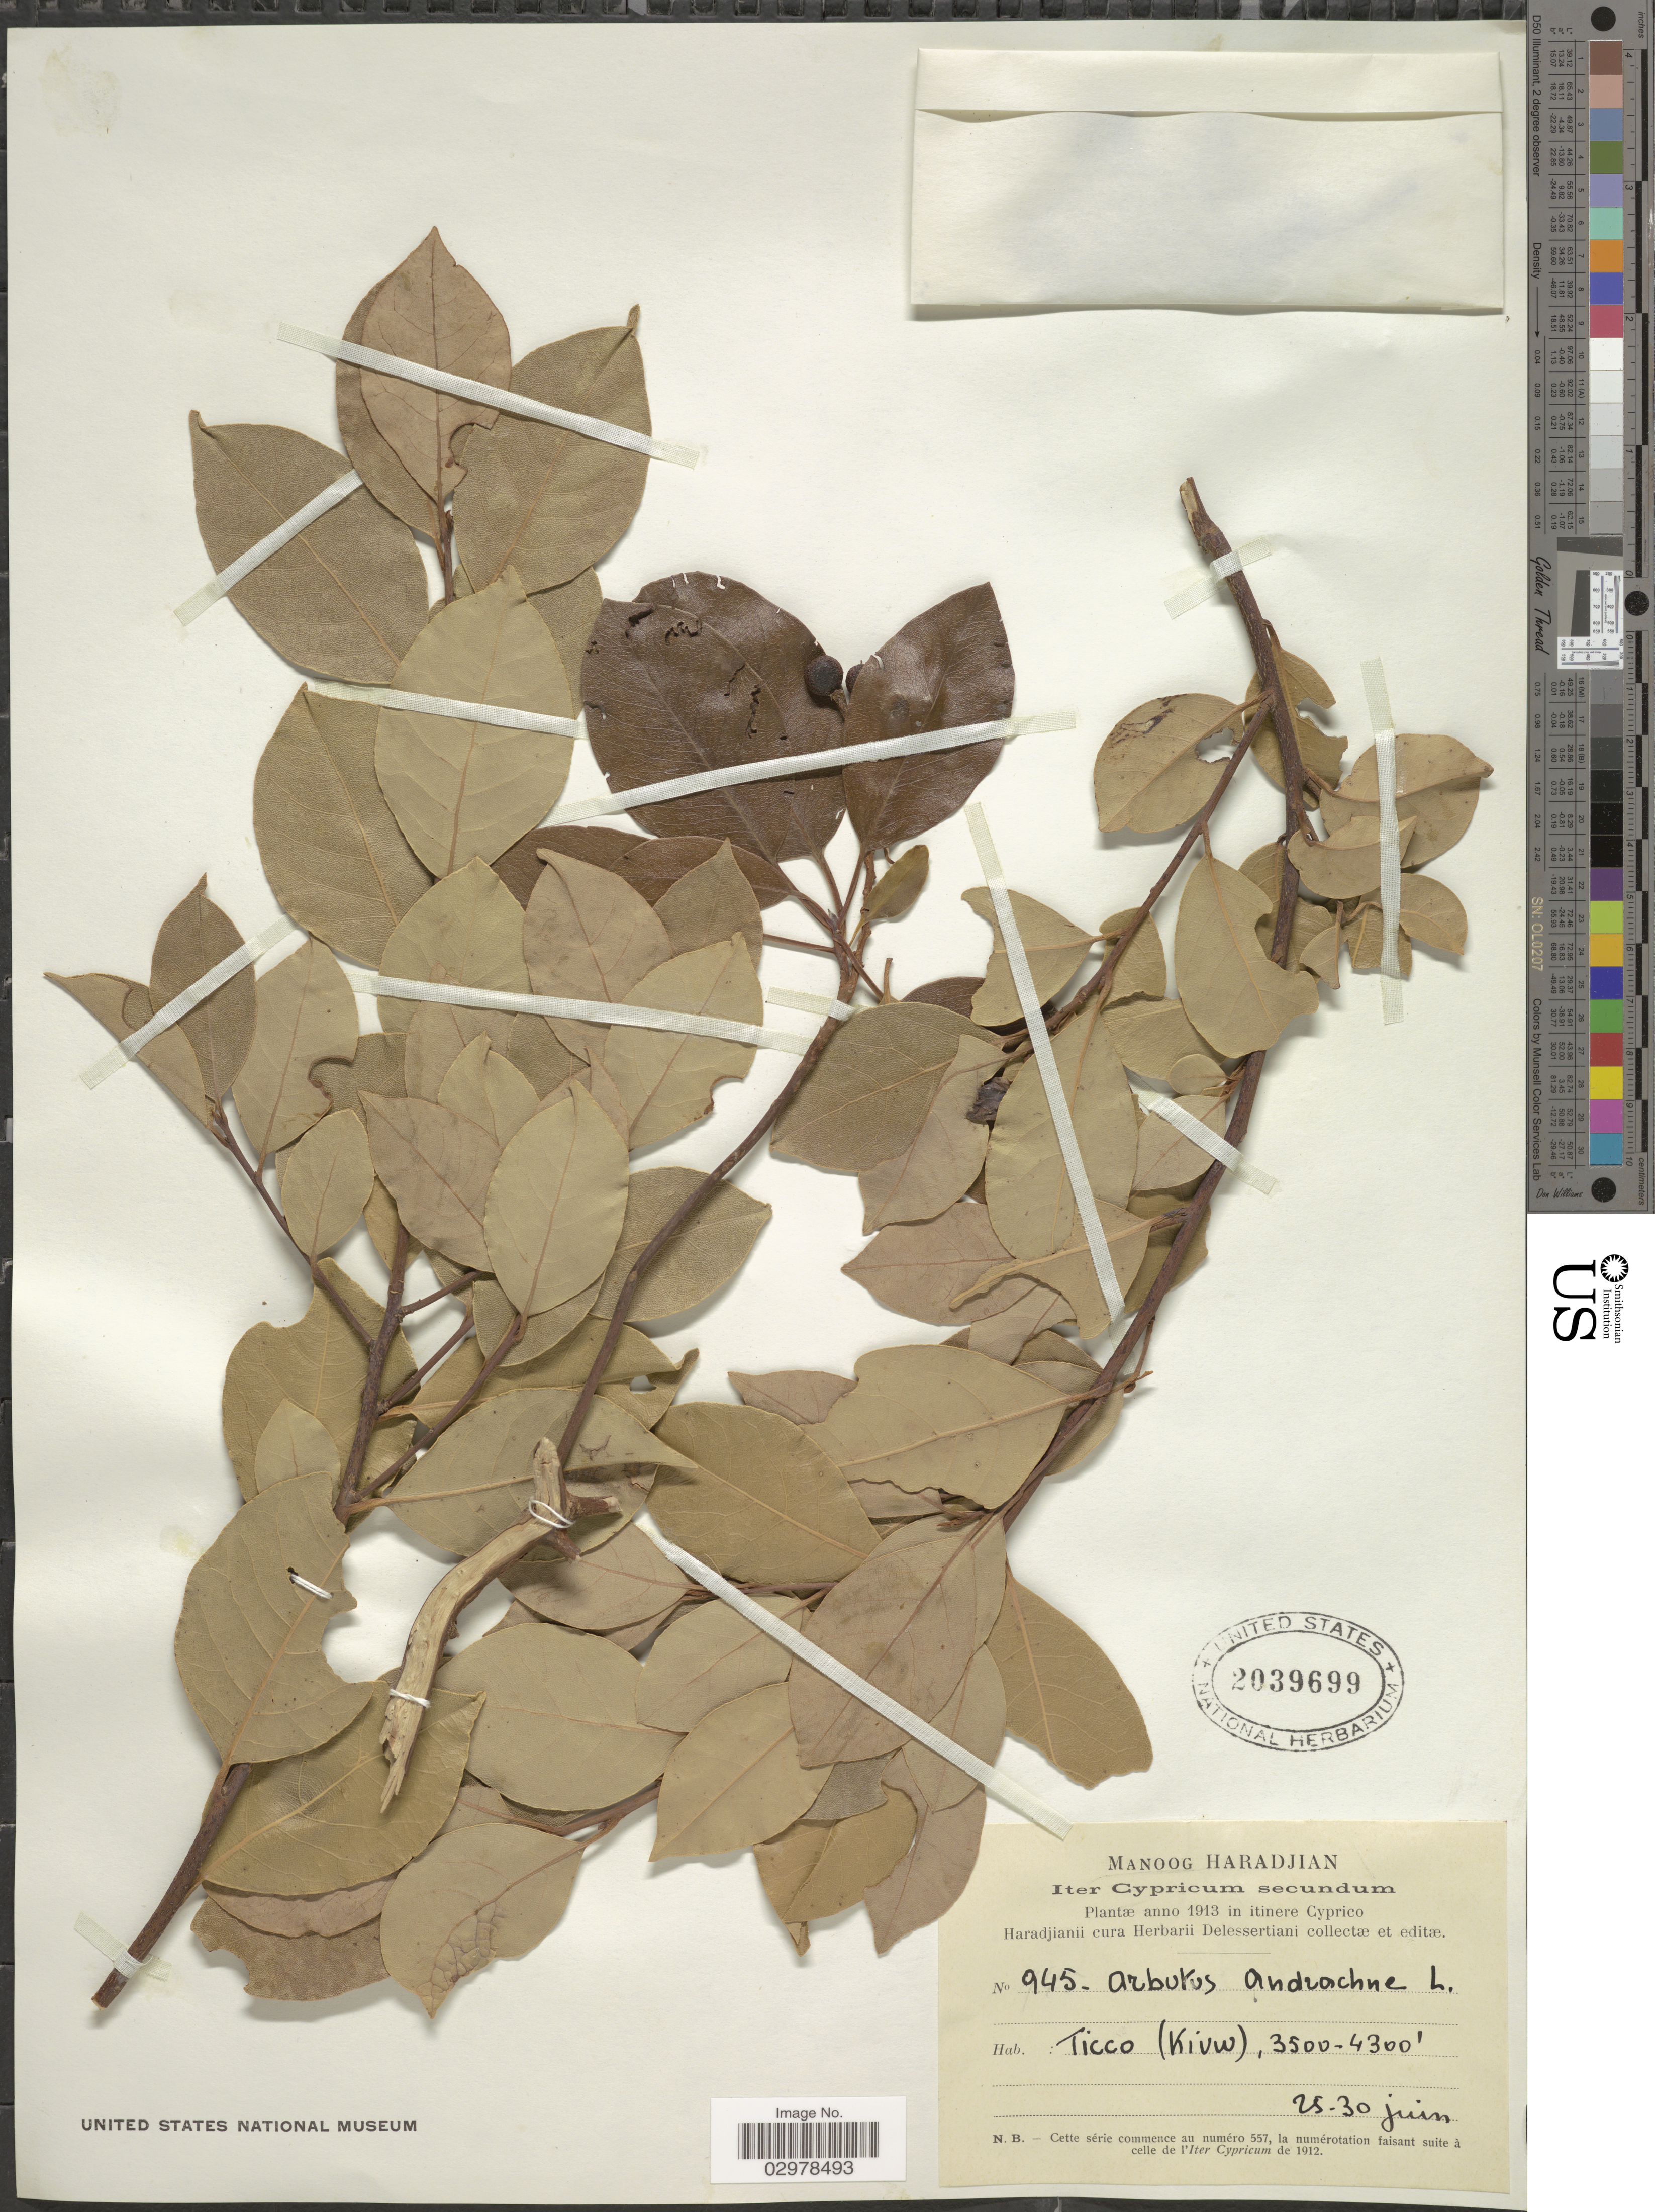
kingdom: Plantae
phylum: Tracheophyta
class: Magnoliopsida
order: Ericales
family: Ericaceae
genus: Arbutus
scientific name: Arbutus andrachne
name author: L.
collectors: M. Haradjian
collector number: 945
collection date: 1913-06-25/1913-06-30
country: Cyprus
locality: Iter Cypricum secundum, Ticco (Kivu).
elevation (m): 1067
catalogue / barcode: US 2039699